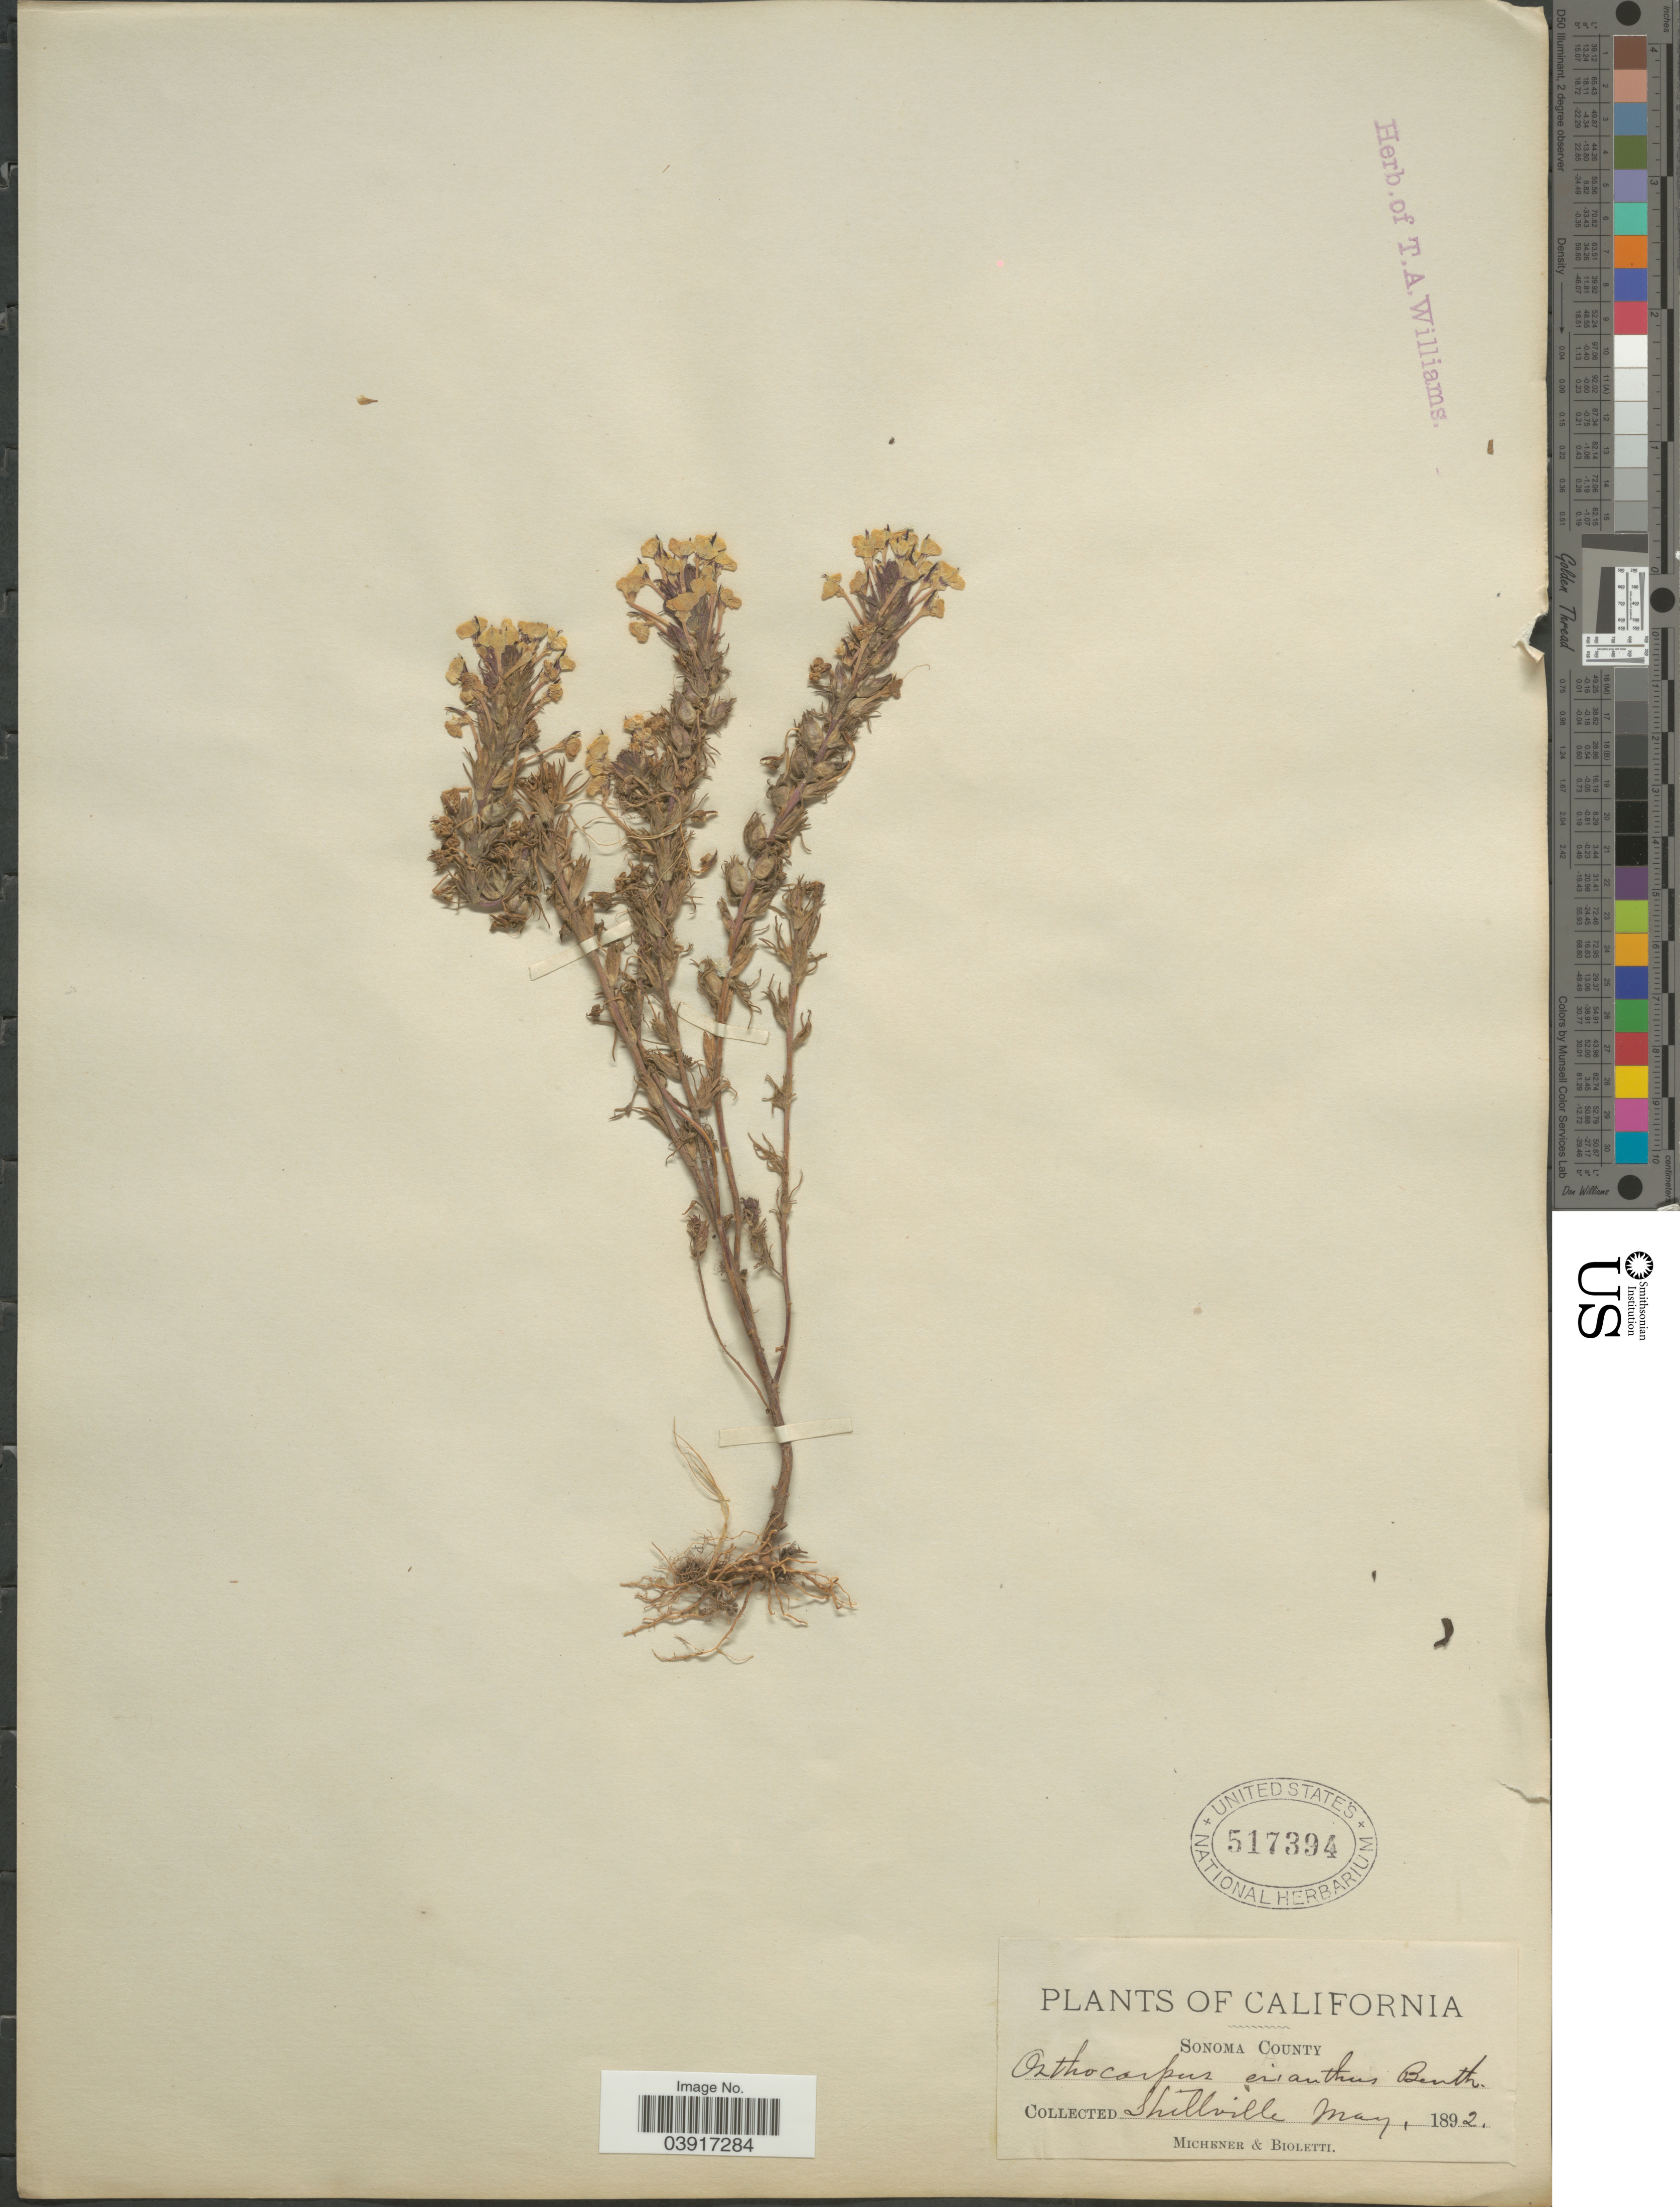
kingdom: Plantae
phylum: Tracheophyta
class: Magnoliopsida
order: Lamiales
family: Orobanchaceae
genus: Orthocarpus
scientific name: Orthocarpus erianthus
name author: Benth.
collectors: -. Michener & -- Bioletti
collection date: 1892-05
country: United States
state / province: California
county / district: Sonoma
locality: Sonoma County. Shillville.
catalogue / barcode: US 517394